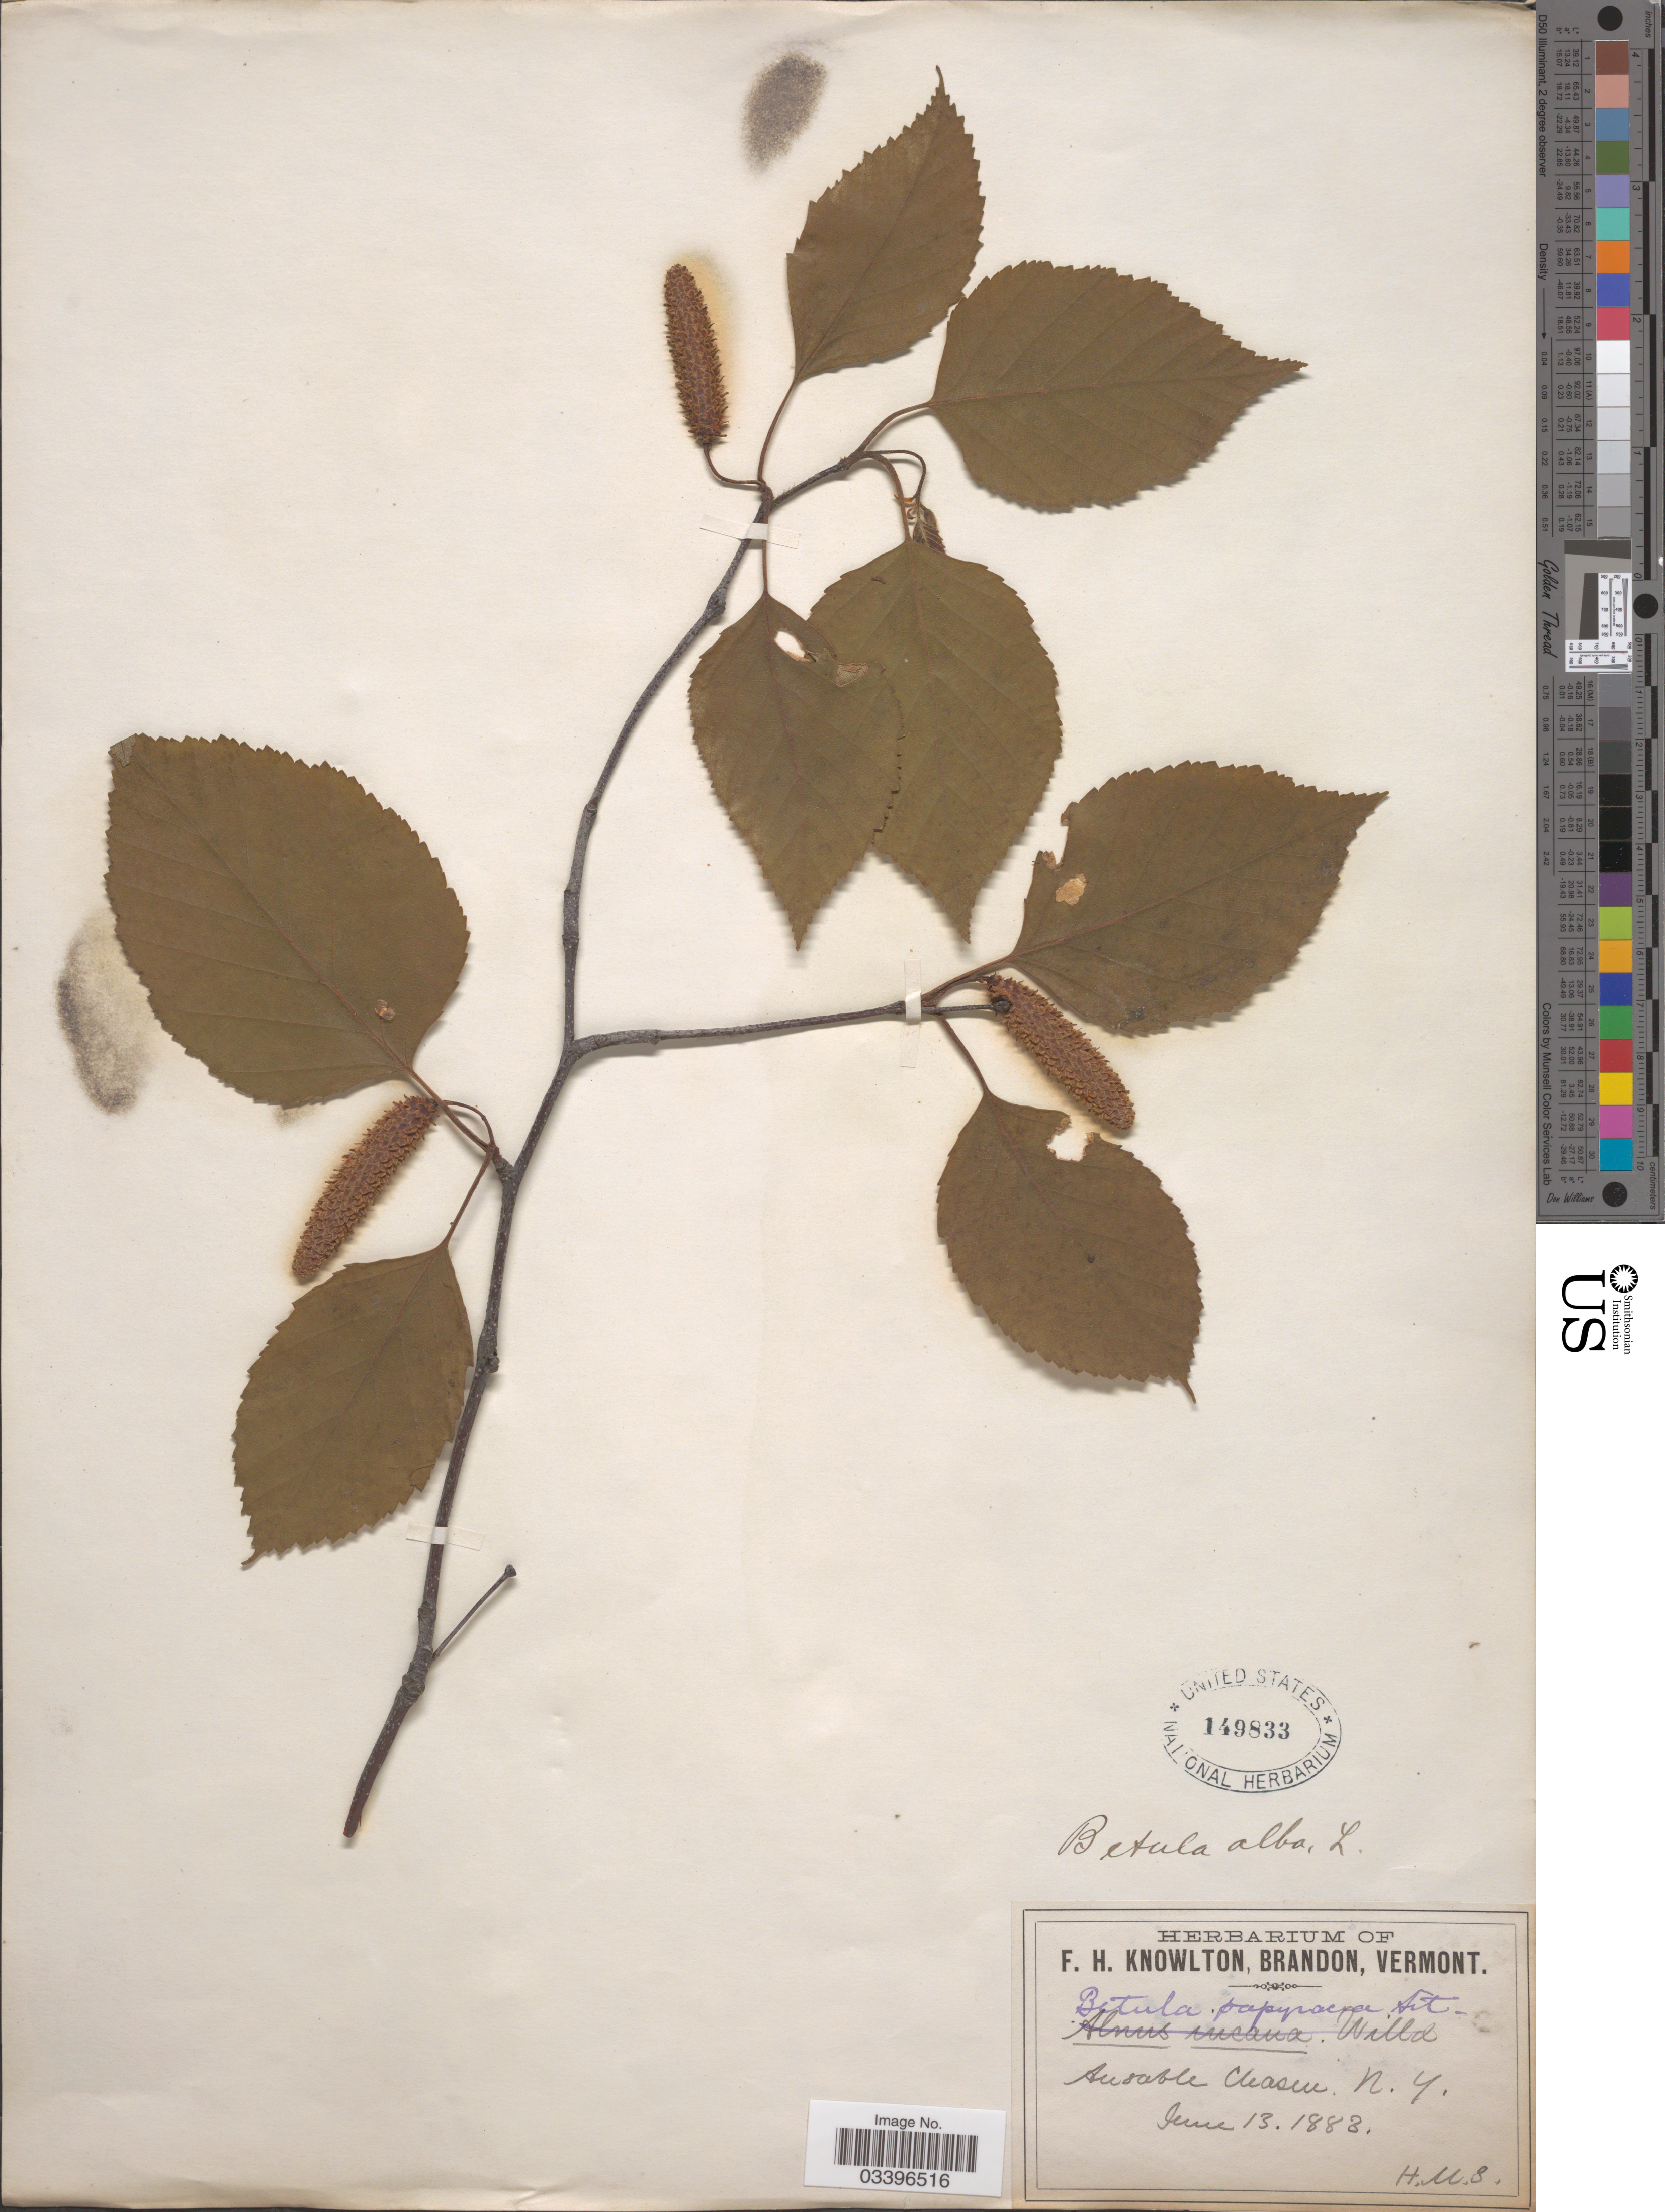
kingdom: Plantae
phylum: Tracheophyta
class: Magnoliopsida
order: Fagales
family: Betulaceae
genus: Betula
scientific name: Betula papyrifera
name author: Marshall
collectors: H. M. S.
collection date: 1883-06-13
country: United States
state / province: New York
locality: Ausable Chasm.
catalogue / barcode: US 149833